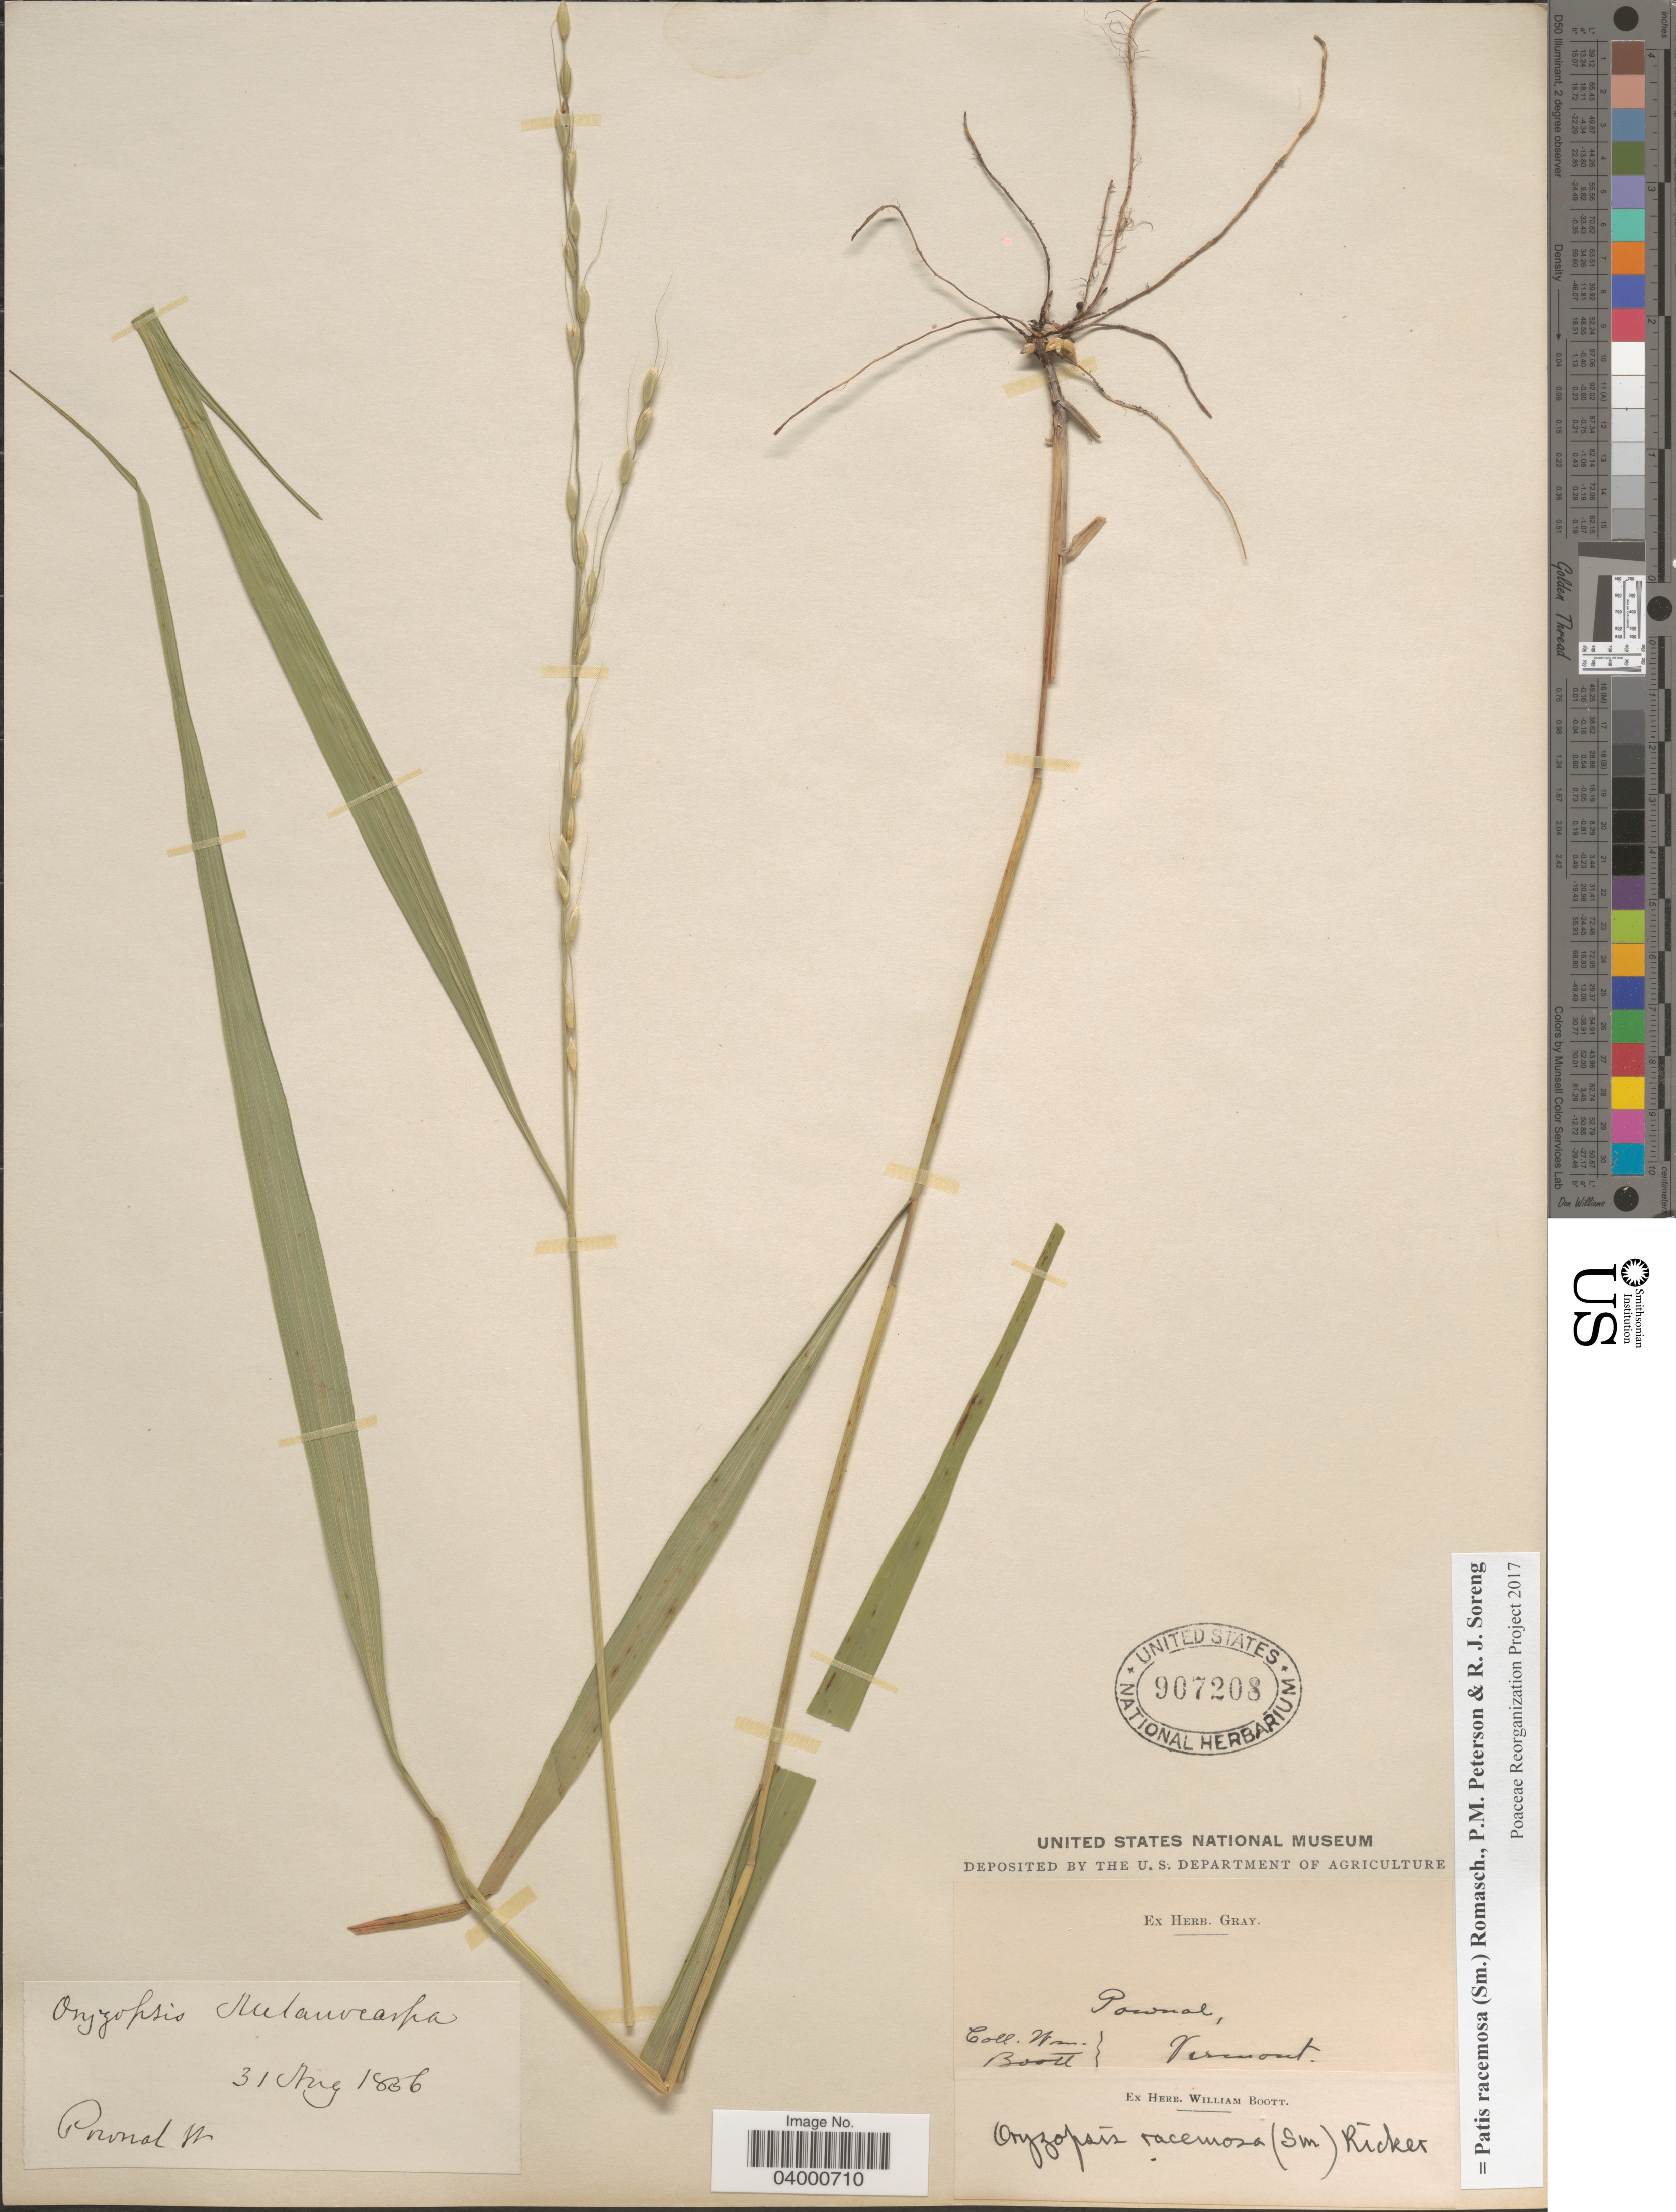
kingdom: Plantae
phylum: Tracheophyta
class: Liliopsida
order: Poales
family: Poaceae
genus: Patis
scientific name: Patis racemosa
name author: (Sm.) Romasch. et al.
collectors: W. Boott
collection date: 1836-08-31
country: United States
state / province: Vermont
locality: Pownal.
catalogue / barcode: US 907208